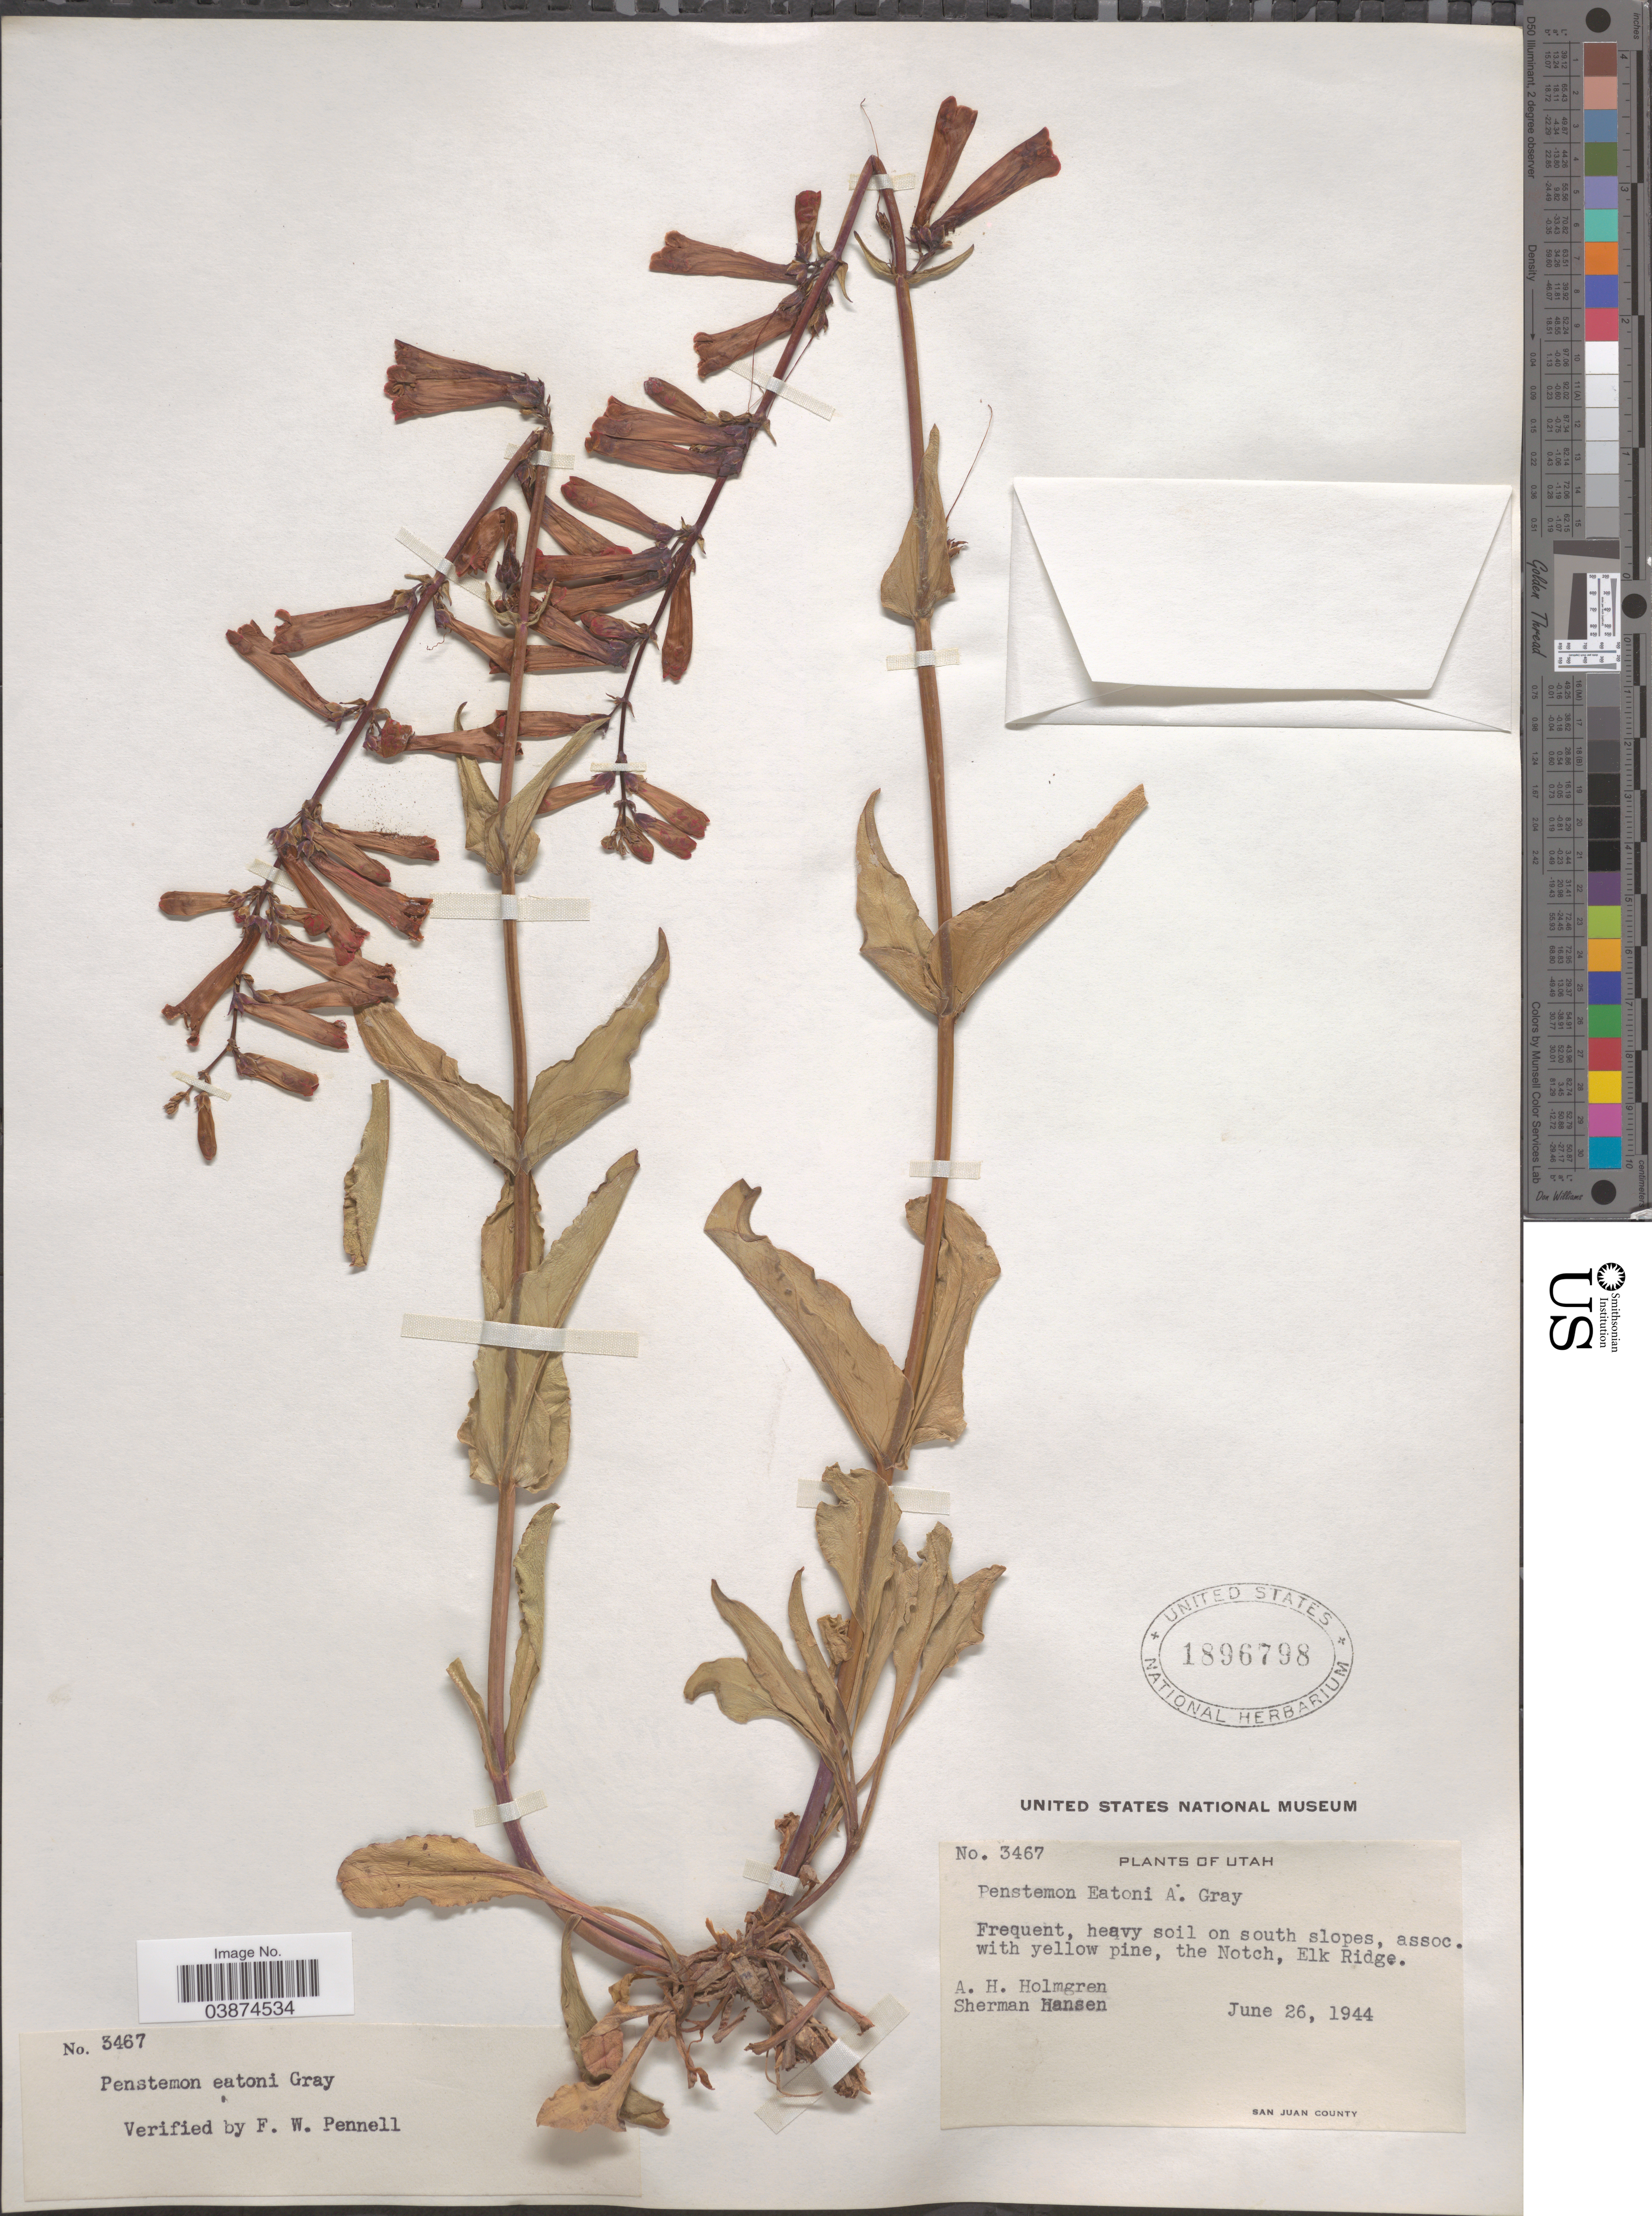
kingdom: Plantae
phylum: Tracheophyta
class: Magnoliopsida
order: Lamiales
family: Plantaginaceae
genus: Penstemon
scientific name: Penstemon eatonii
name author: A. Gray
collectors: A. H. Holmgren & S. Hansen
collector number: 3467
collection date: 1944-06-26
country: United States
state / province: Utah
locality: The Notch, Elk Ridge. San Juan County.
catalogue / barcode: US 1896798